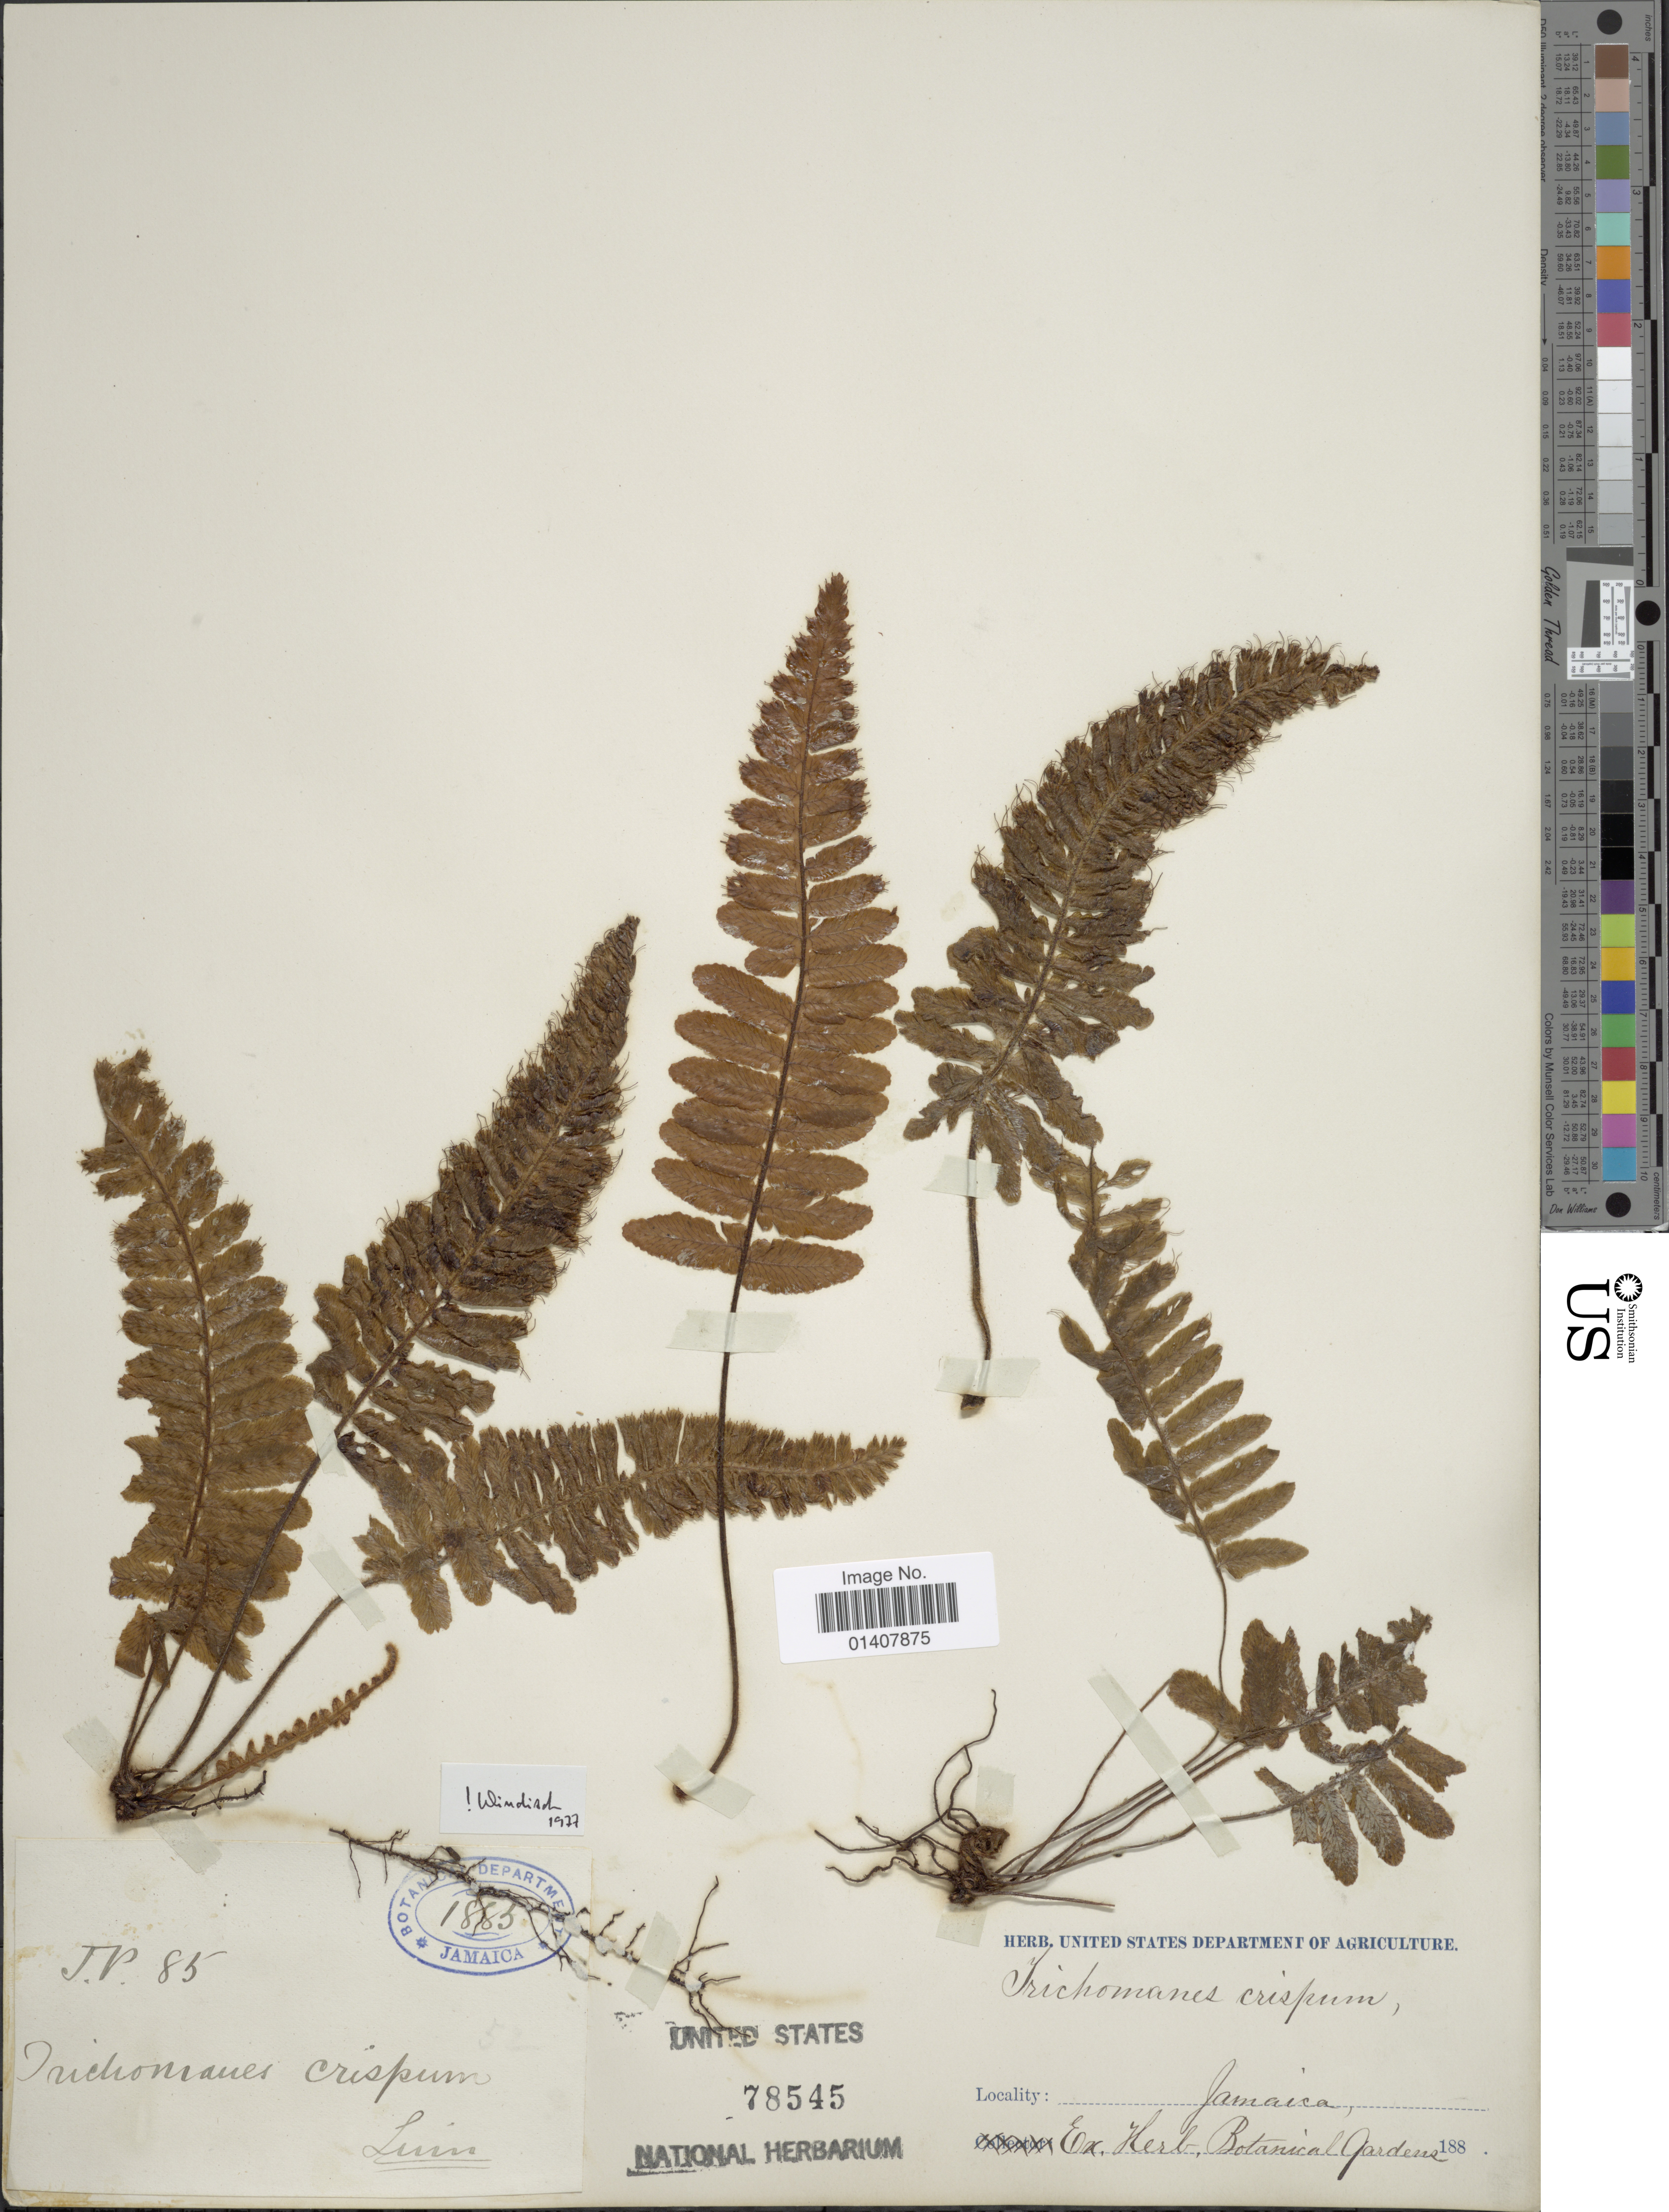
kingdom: Plantae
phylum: Tracheophyta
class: Polypodiopsida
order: Hymenophyllales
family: Hymenophyllaceae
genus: Trichomanes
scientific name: Trichomanes crispum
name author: L.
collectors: Luin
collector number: T.P.85?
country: Jamaica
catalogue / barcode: US 78545